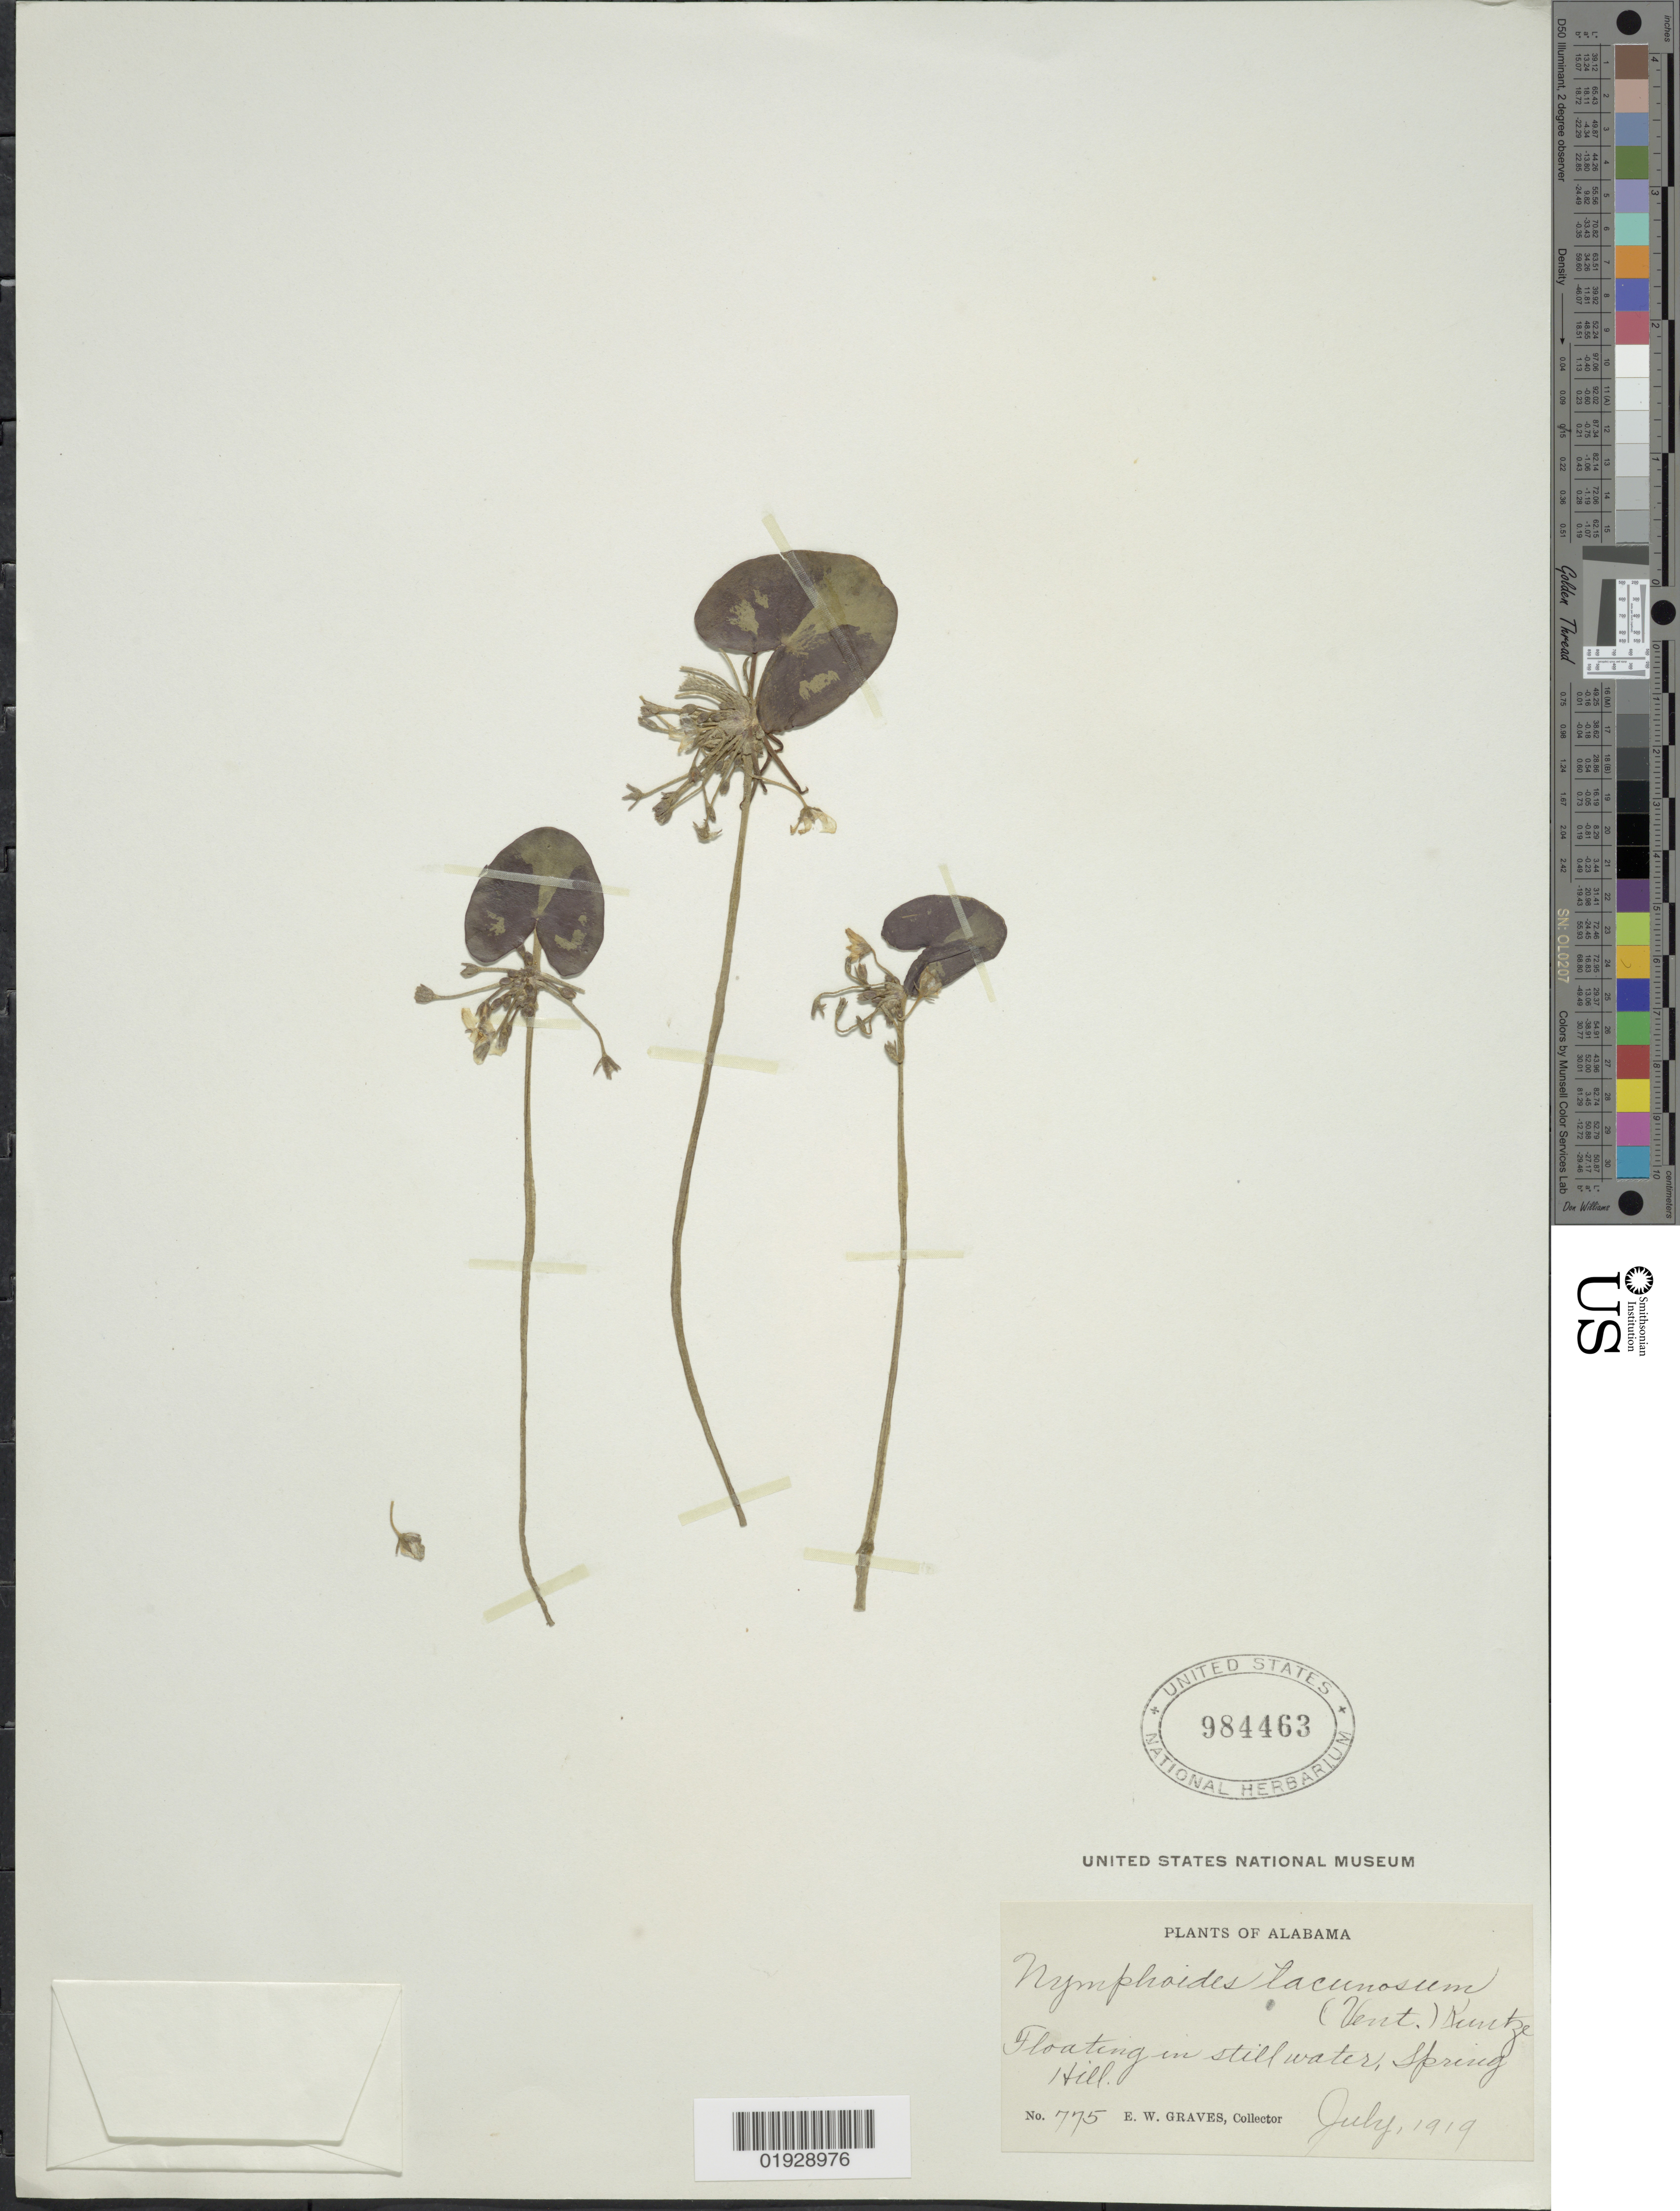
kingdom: Plantae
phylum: Tracheophyta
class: Magnoliopsida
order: Asterales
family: Menyanthaceae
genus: Nymphoides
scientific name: Nymphoides lacunosum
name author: Fernald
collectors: E. Graves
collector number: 775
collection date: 1919-07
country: United States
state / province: Alabama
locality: Floating in stillwater, Spring Hill.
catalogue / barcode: US 984463